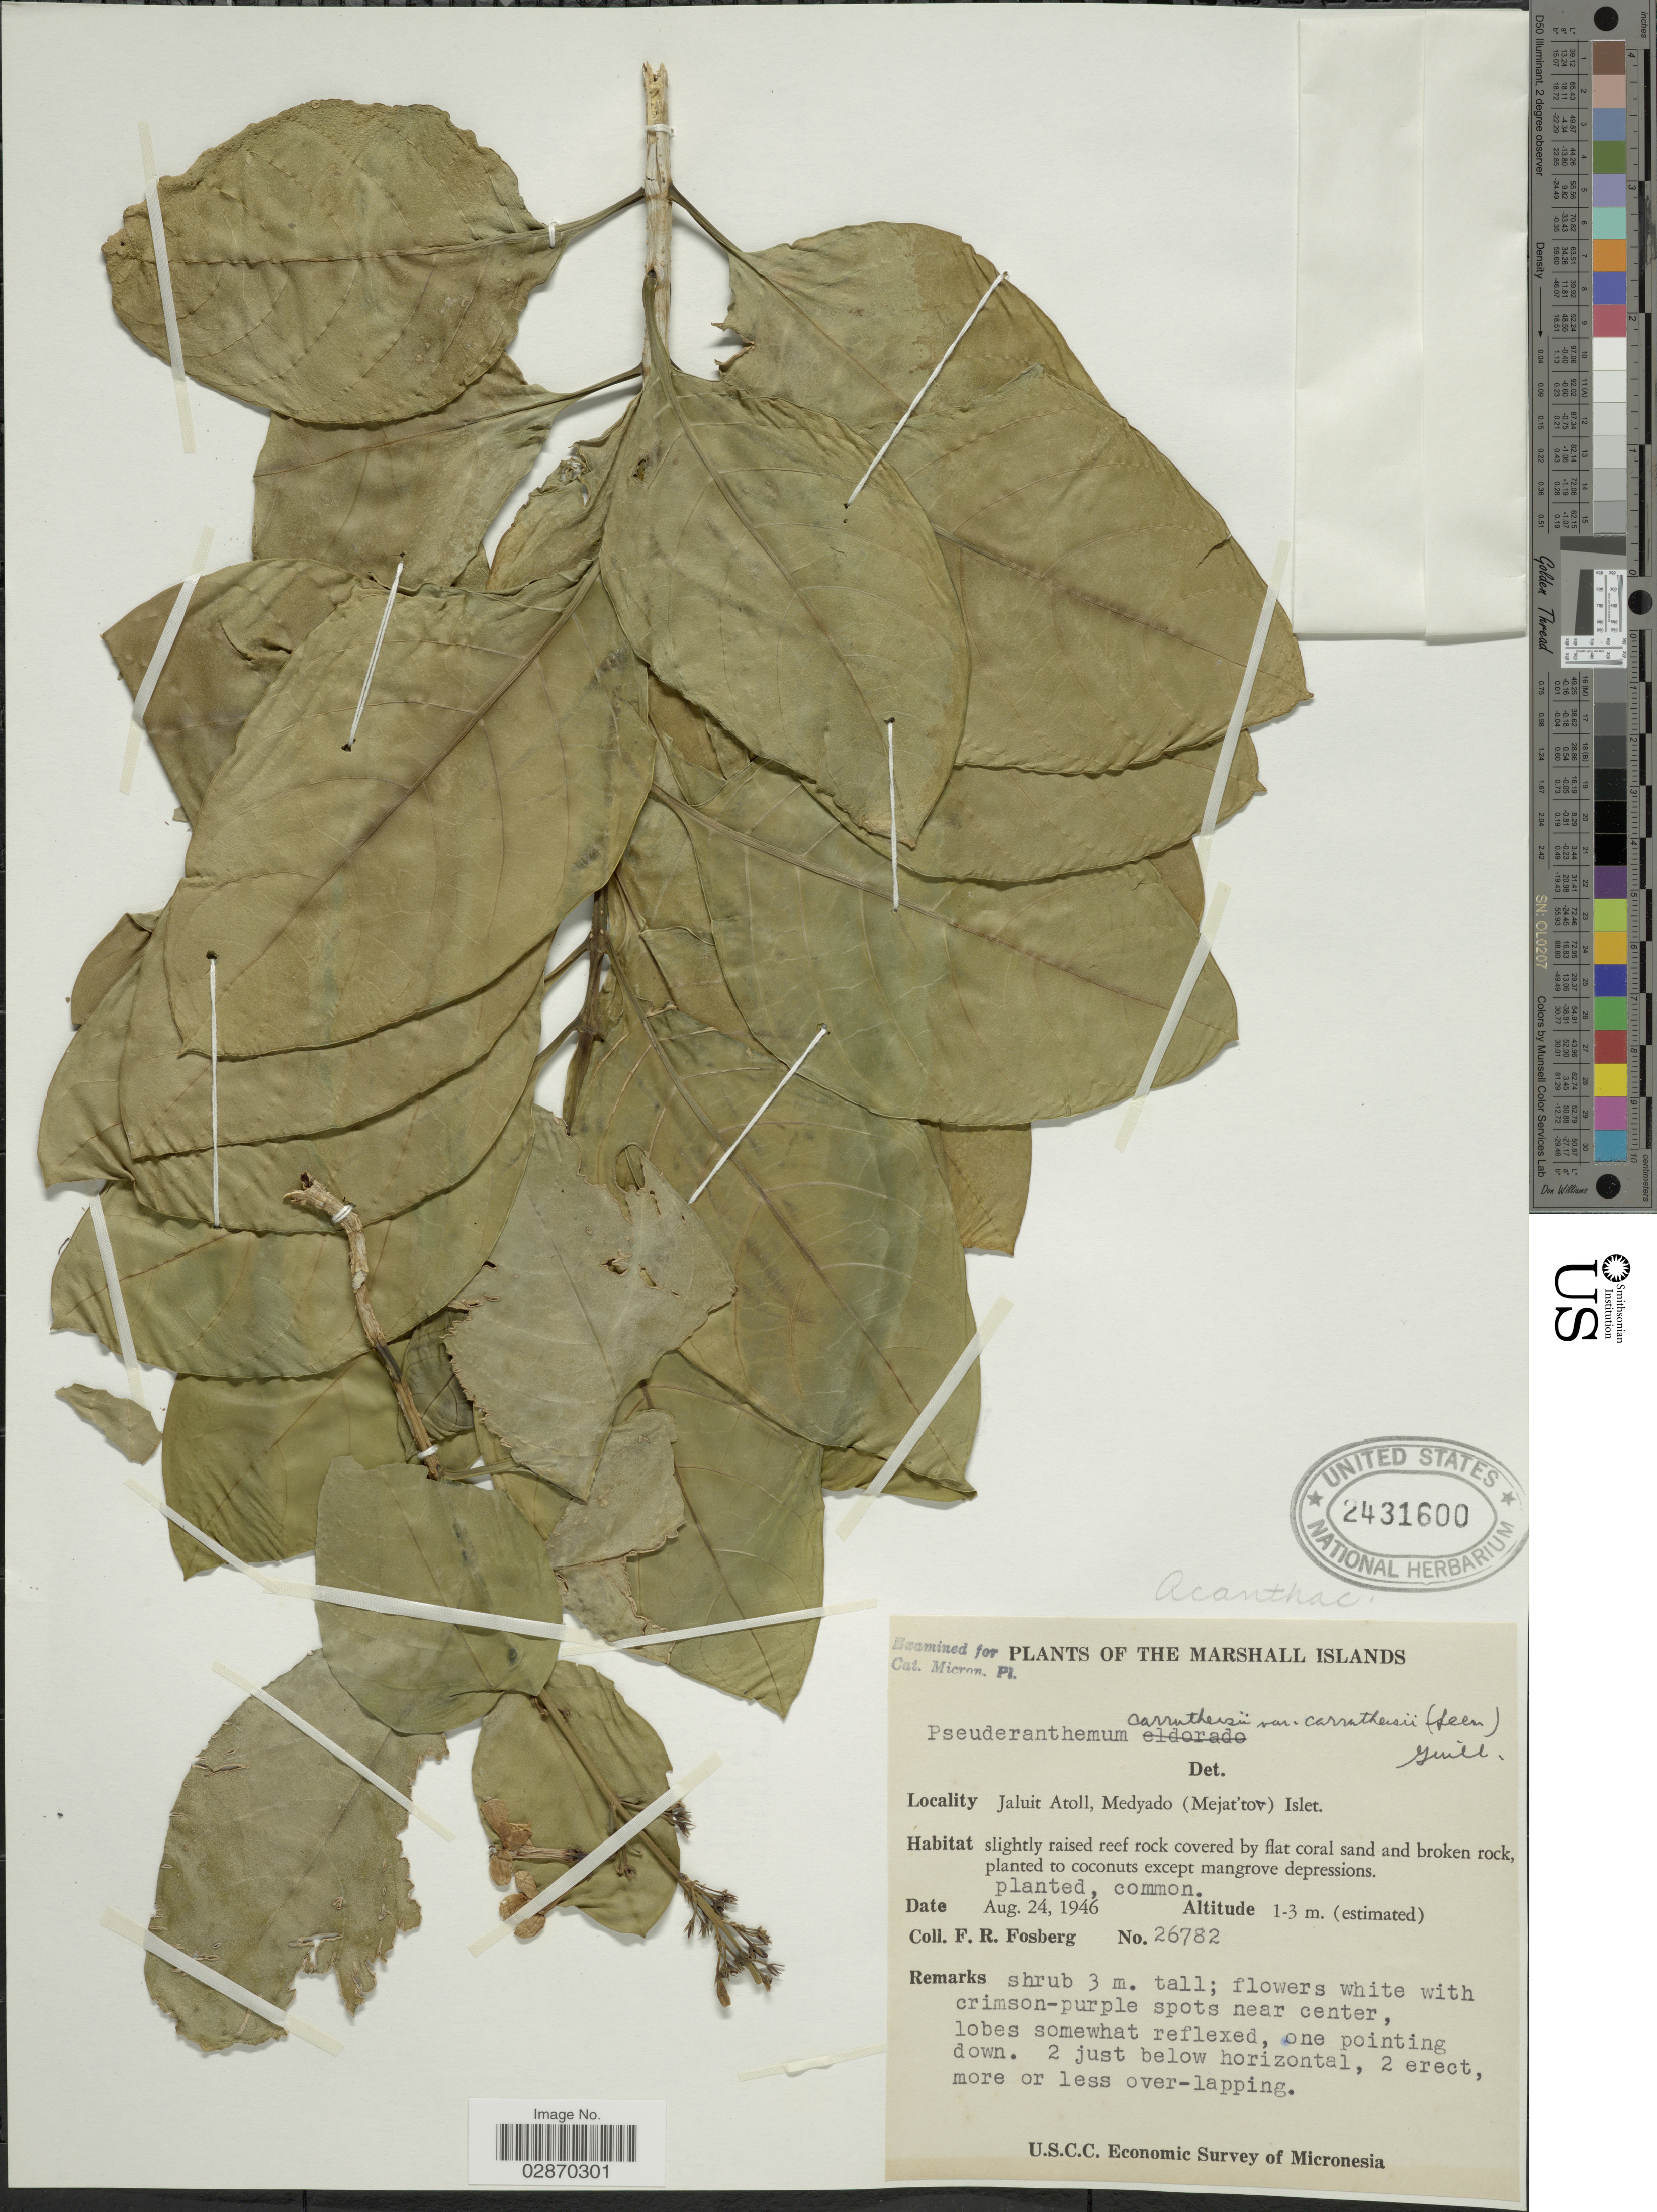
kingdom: Plantae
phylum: Tracheophyta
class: Magnoliopsida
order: Lamiales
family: Acanthaceae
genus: Pseuderanthemum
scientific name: Pseuderanthemum carruthersii var. carruthersii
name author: (Seem.) Guillaumin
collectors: F. R. Fosberg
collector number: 26782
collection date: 1946-08-24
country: Marshall Islands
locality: Jaluit Atoll, Medyado (Mejat'tov) Islet.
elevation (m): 1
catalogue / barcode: US 2431600